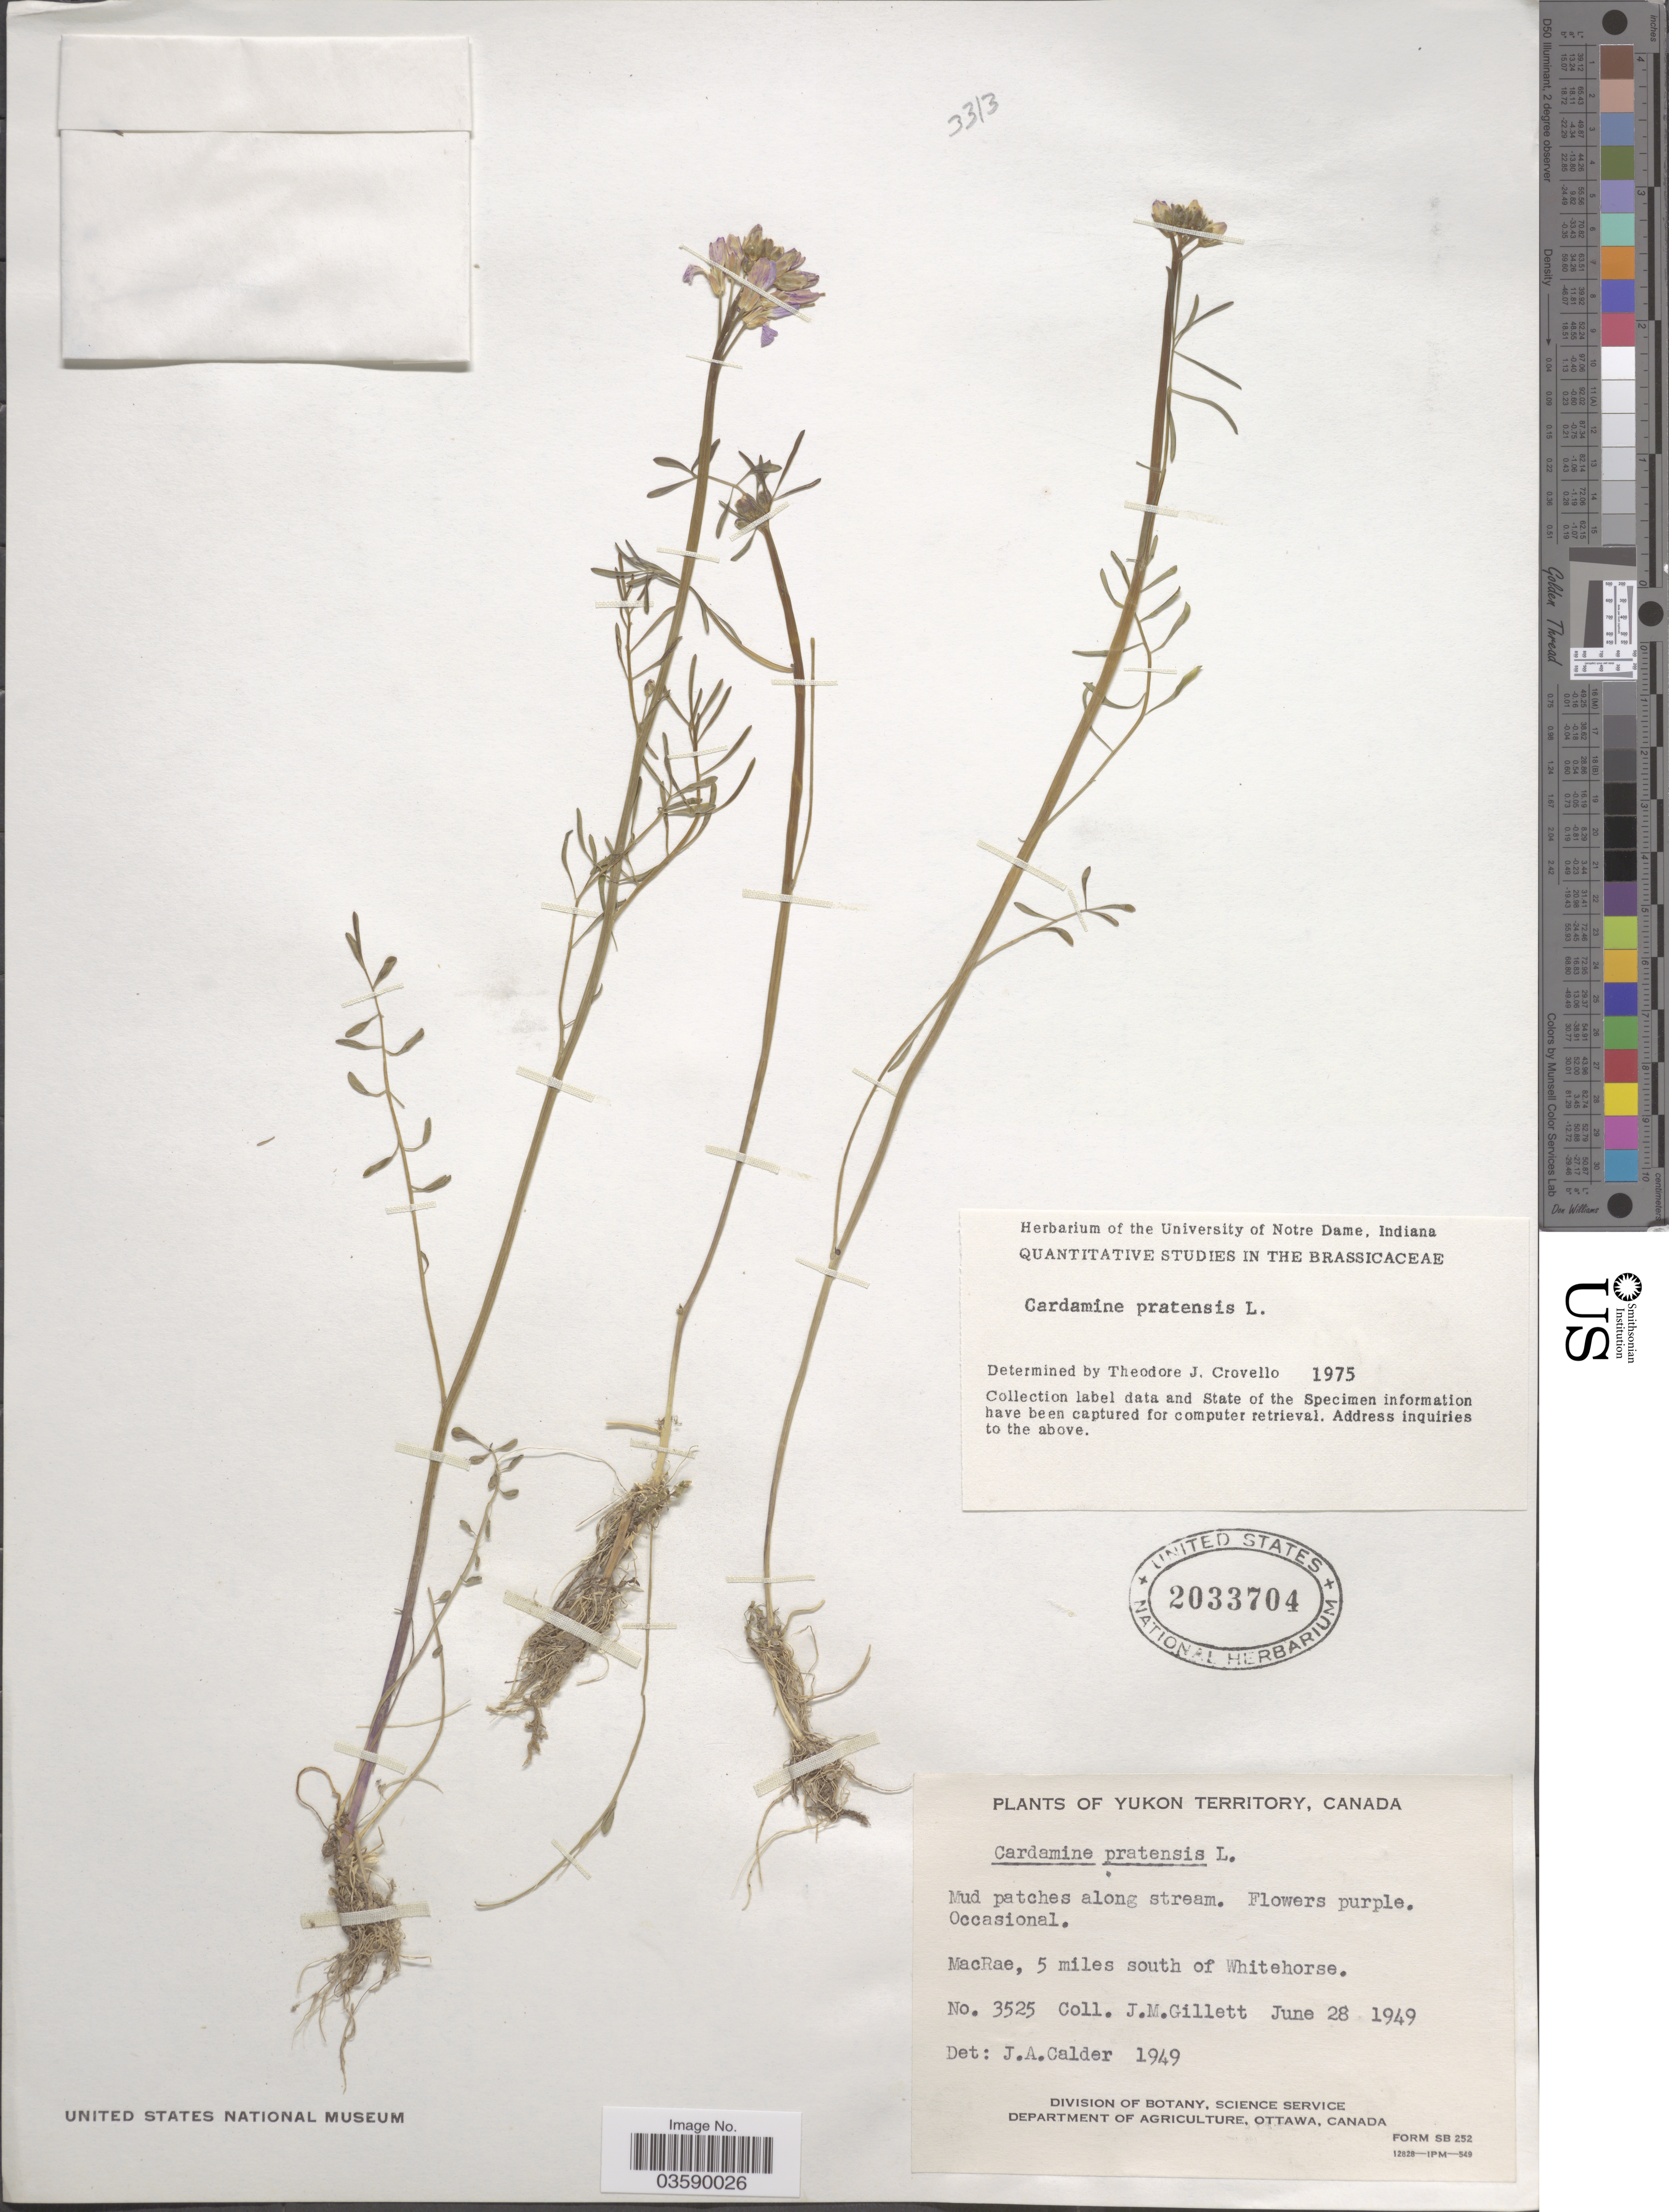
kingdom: Plantae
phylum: Tracheophyta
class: Magnoliopsida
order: Brassicales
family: Brassicaceae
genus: Cardamine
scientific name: Cardamine pratensis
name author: L.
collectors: J. M. Gillett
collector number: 3525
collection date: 1949-06-28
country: Canada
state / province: Yukon Territory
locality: MacRae, 5 miles south of Whitehorse.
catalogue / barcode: US 2033704